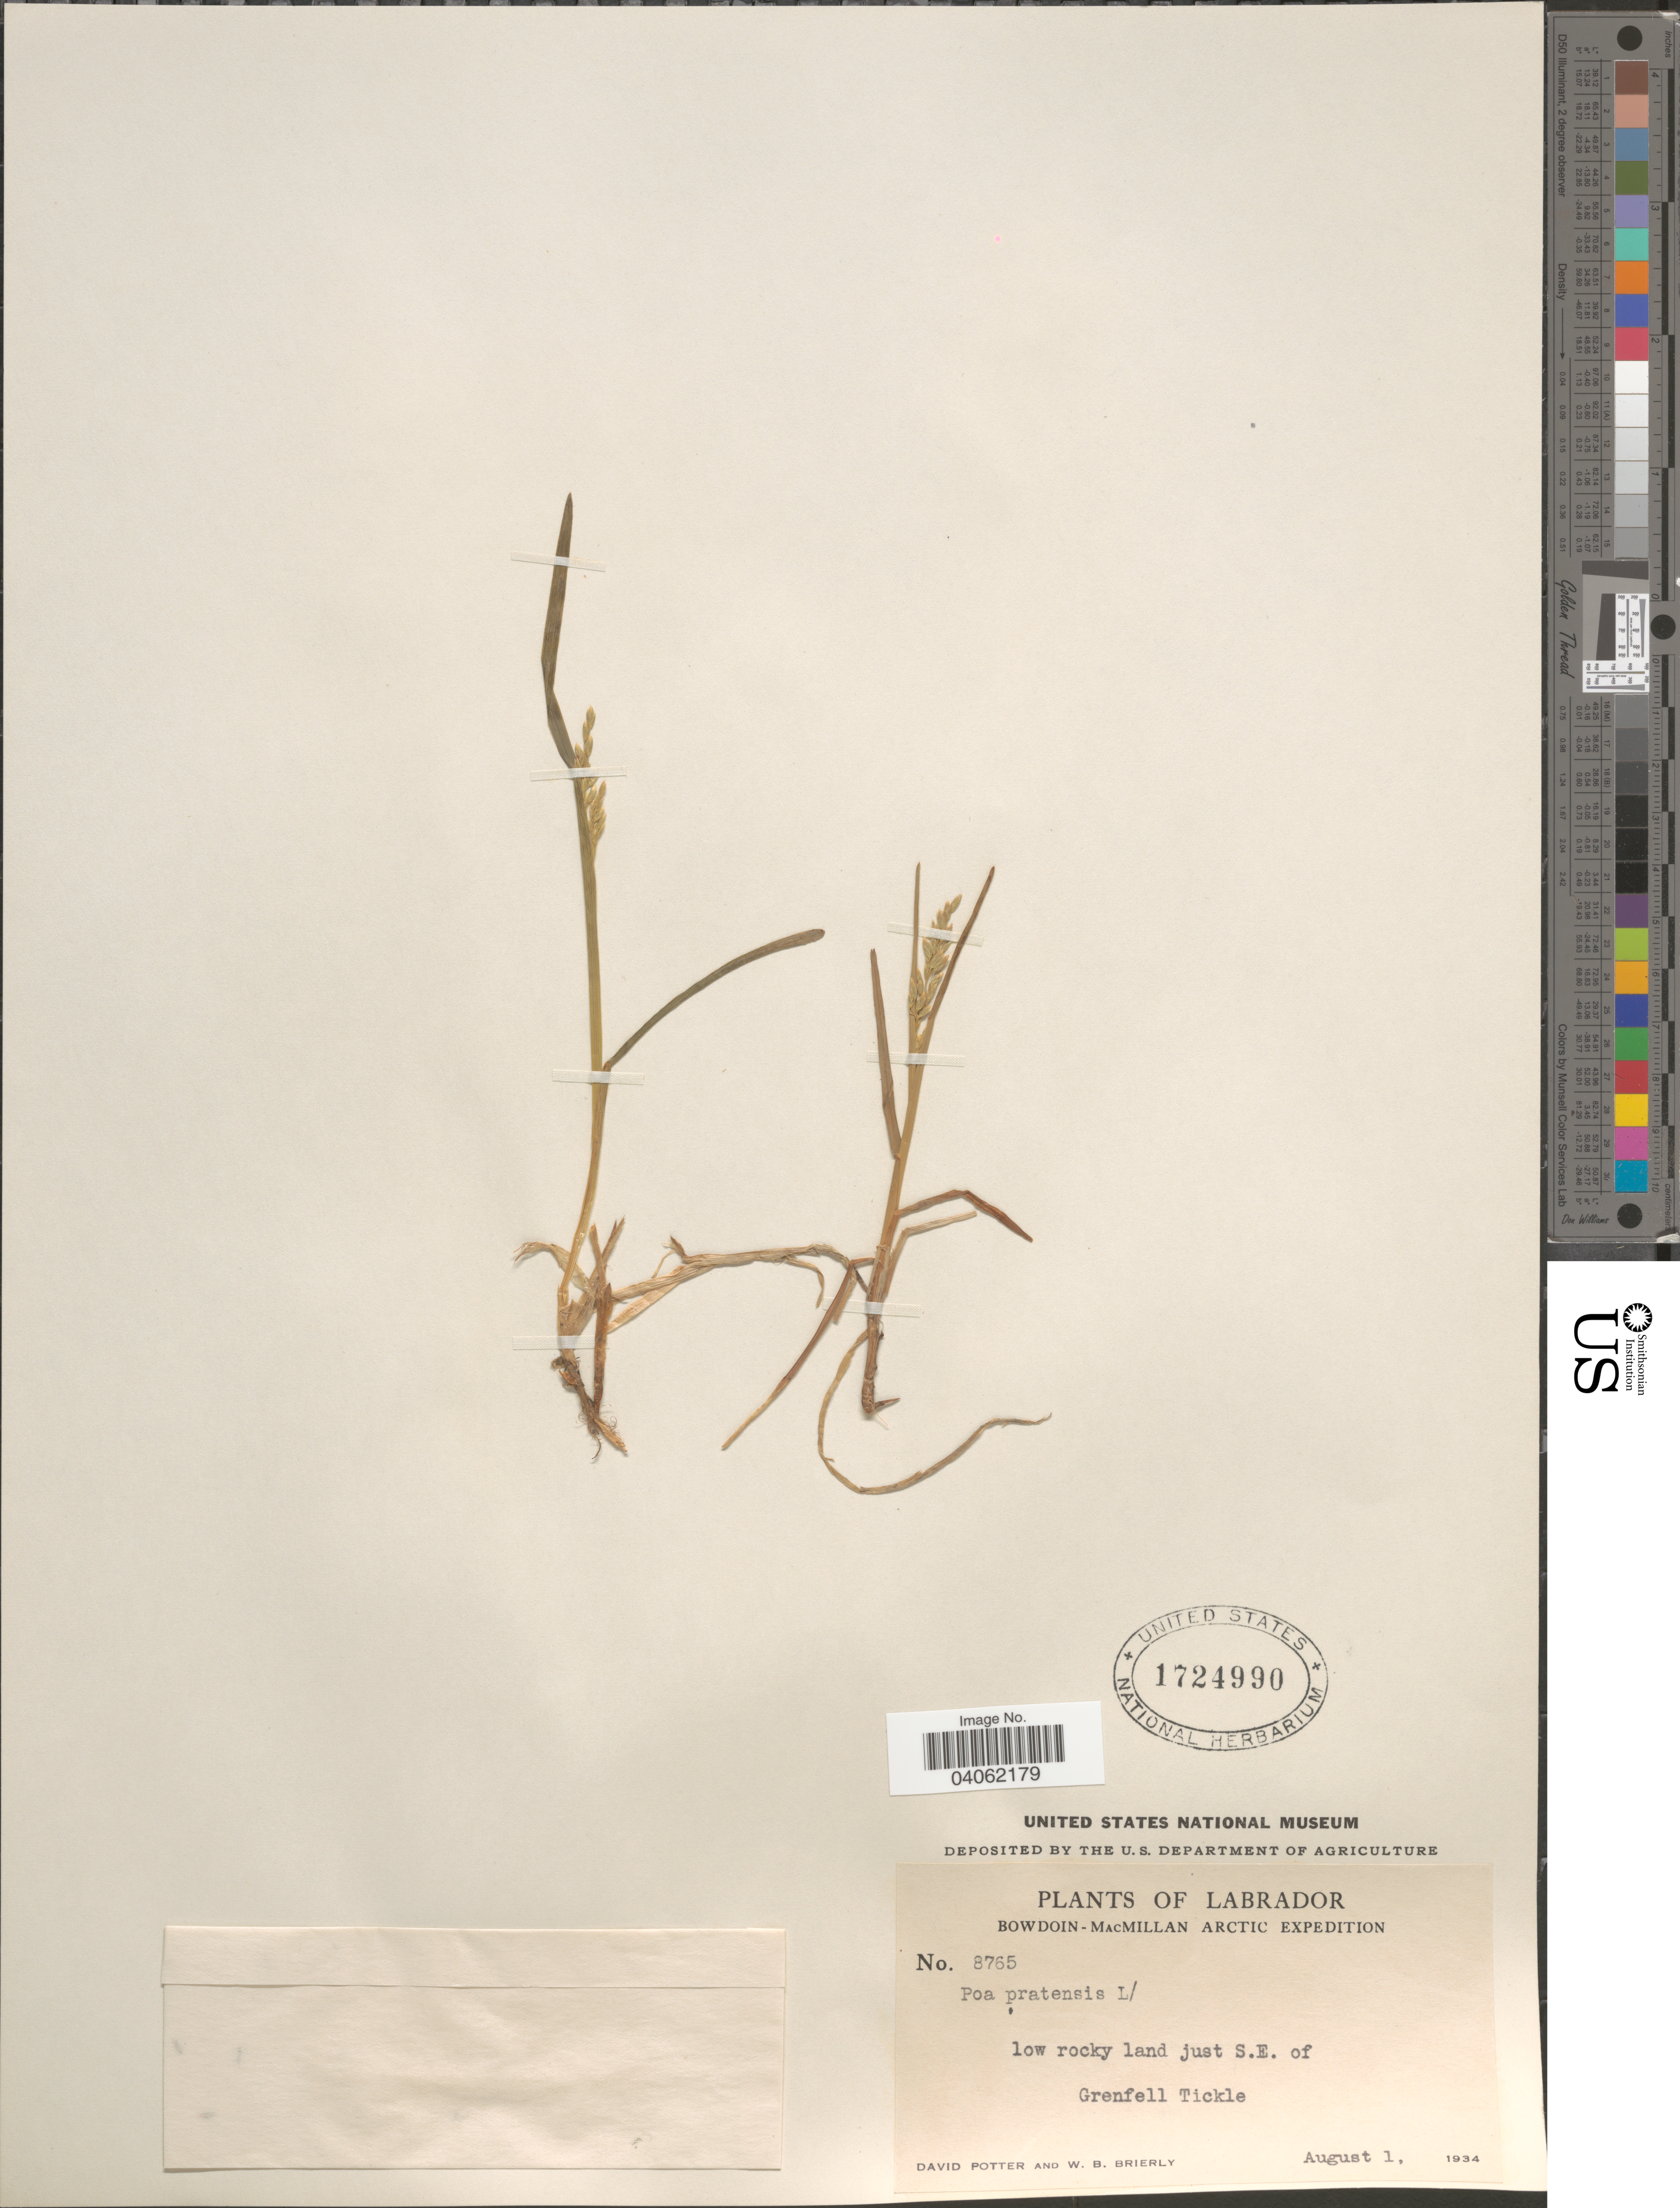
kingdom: Plantae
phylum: Tracheophyta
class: Liliopsida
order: Poales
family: Poaceae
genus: Poa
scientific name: Poa pratensis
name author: L.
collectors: D. Potter & W. Brierly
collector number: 8765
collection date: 1934-08-01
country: Canada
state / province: Newfoundland and Labrador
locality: Labrador. Just S.E of Grenfell Tickle.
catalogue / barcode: US 1724990